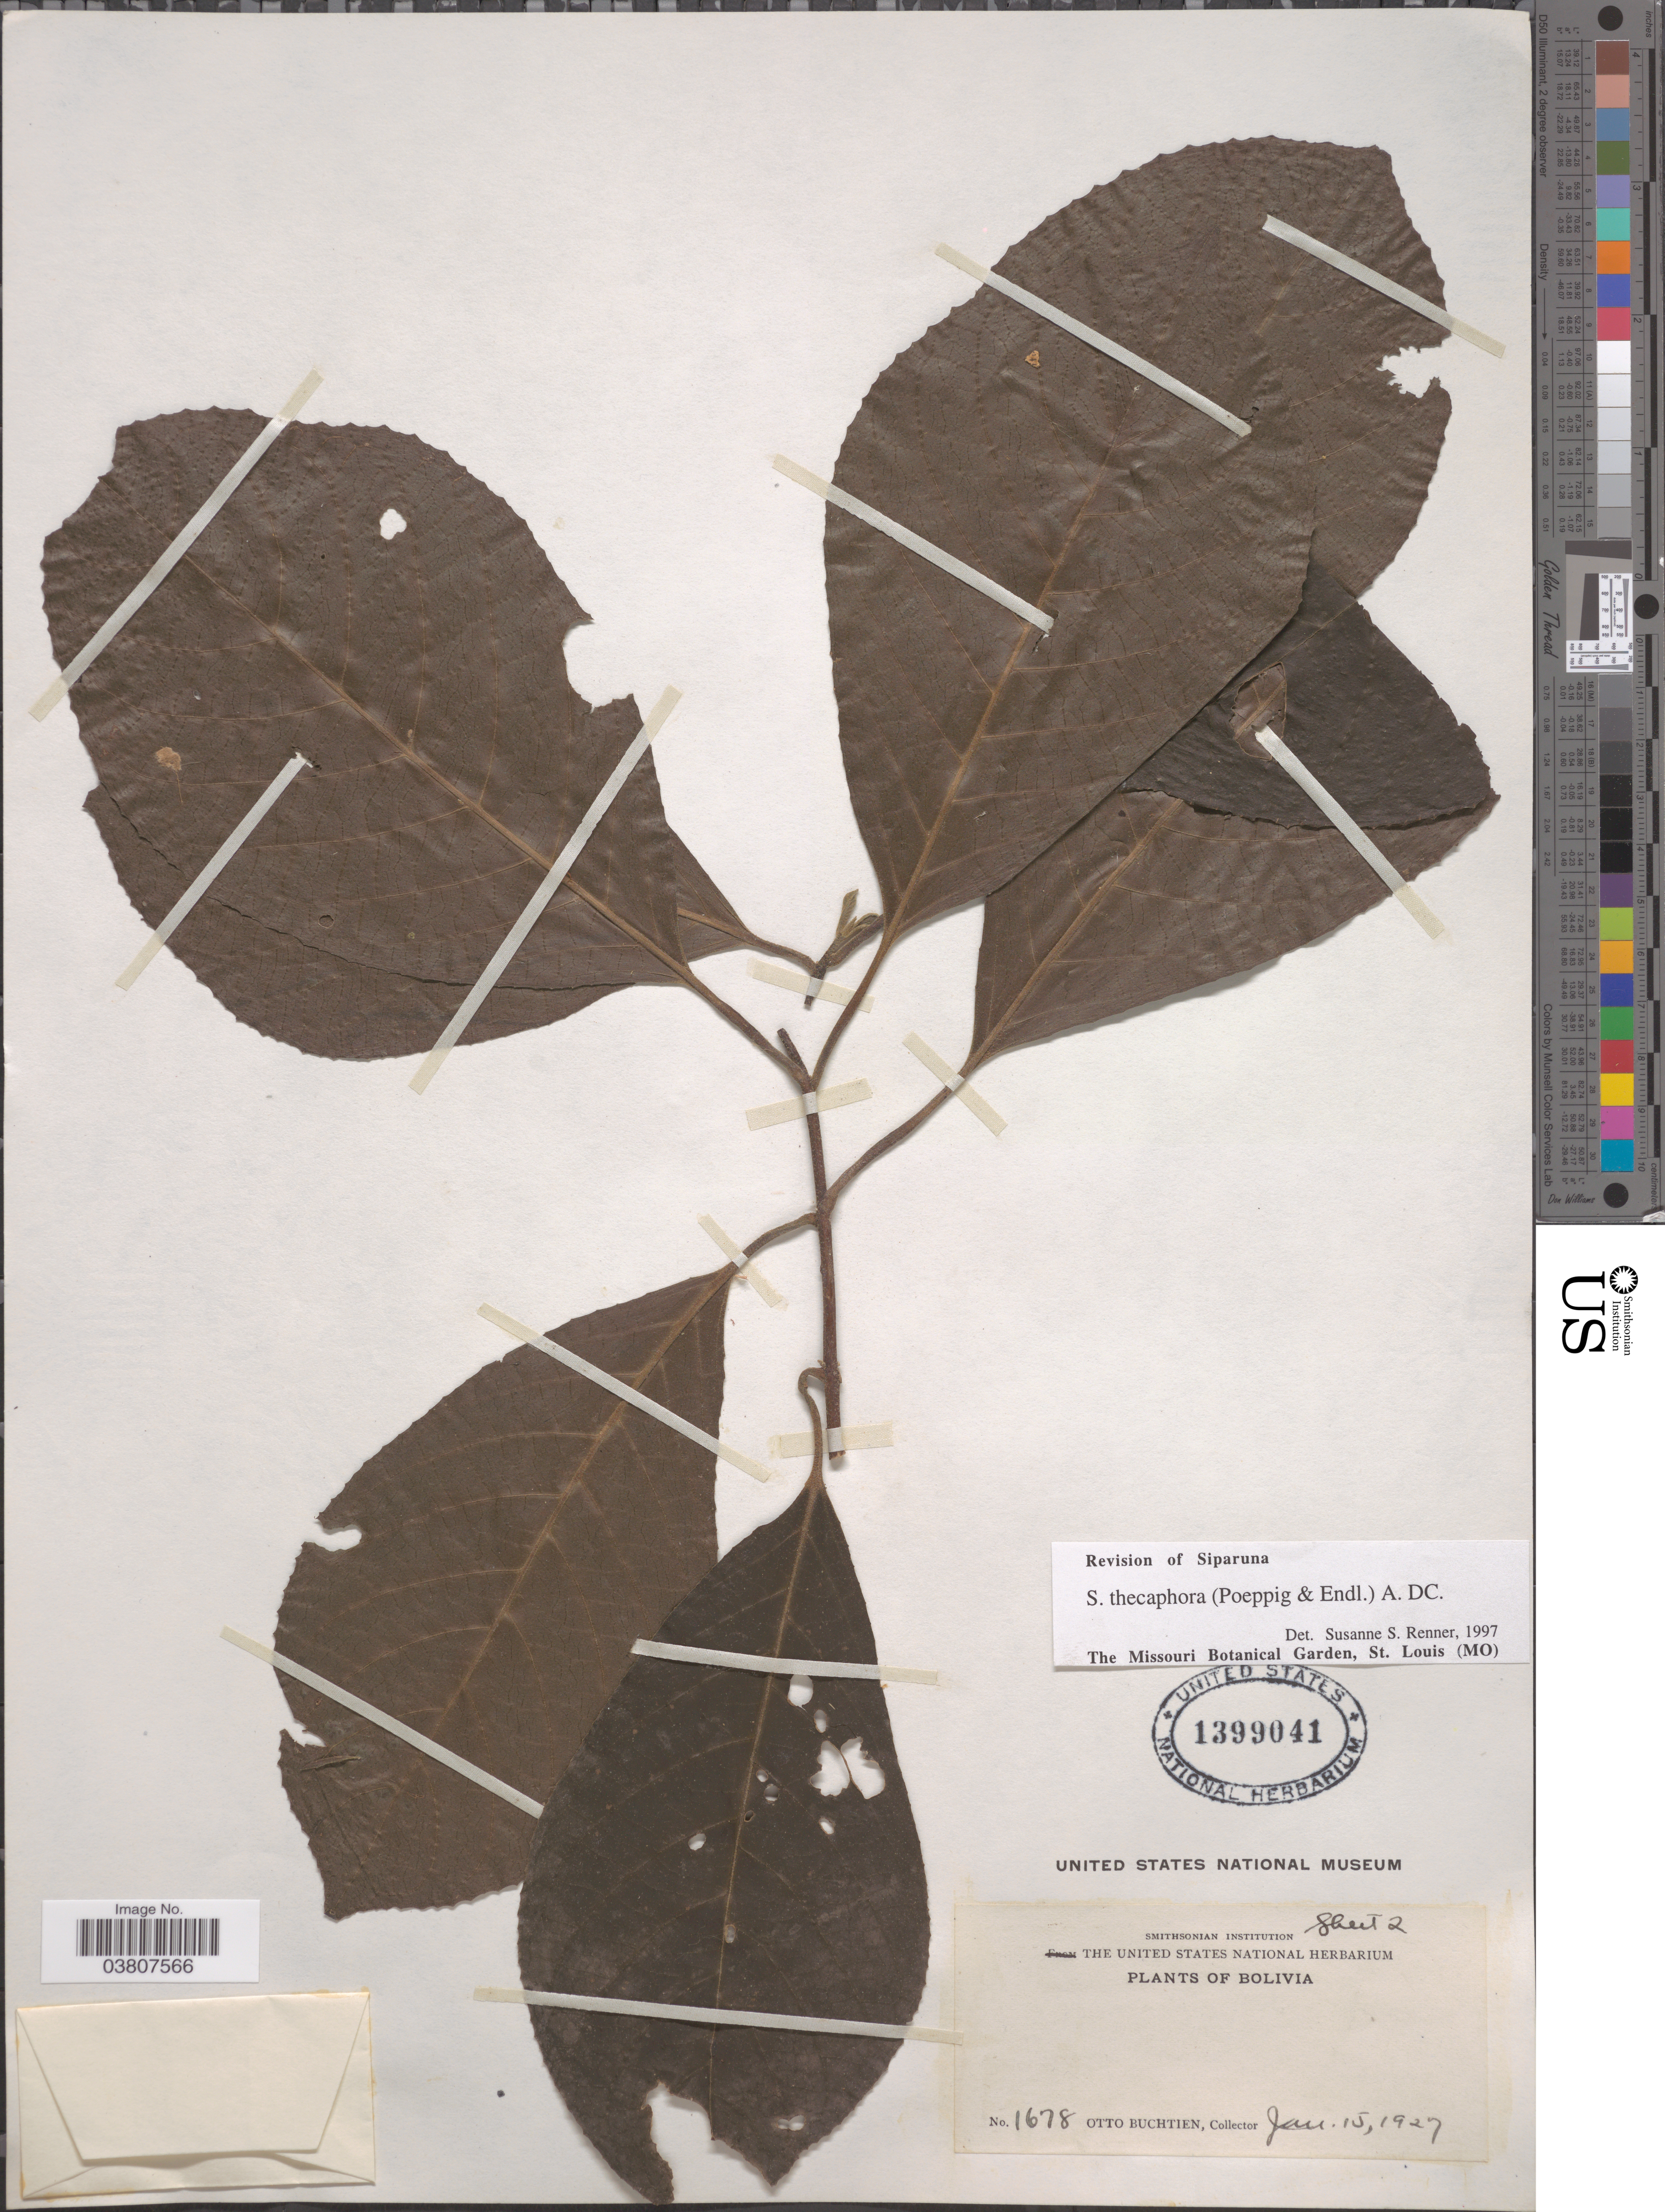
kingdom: Plantae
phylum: Tracheophyta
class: Magnoliopsida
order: Laurales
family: Siparunaceae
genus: Siparuna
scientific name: Siparuna thecaphora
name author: (Poepp. & Endl.) A. DC.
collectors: O. Buchtien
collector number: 1678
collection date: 1927-01-15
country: Bolivia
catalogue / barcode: US 1399041